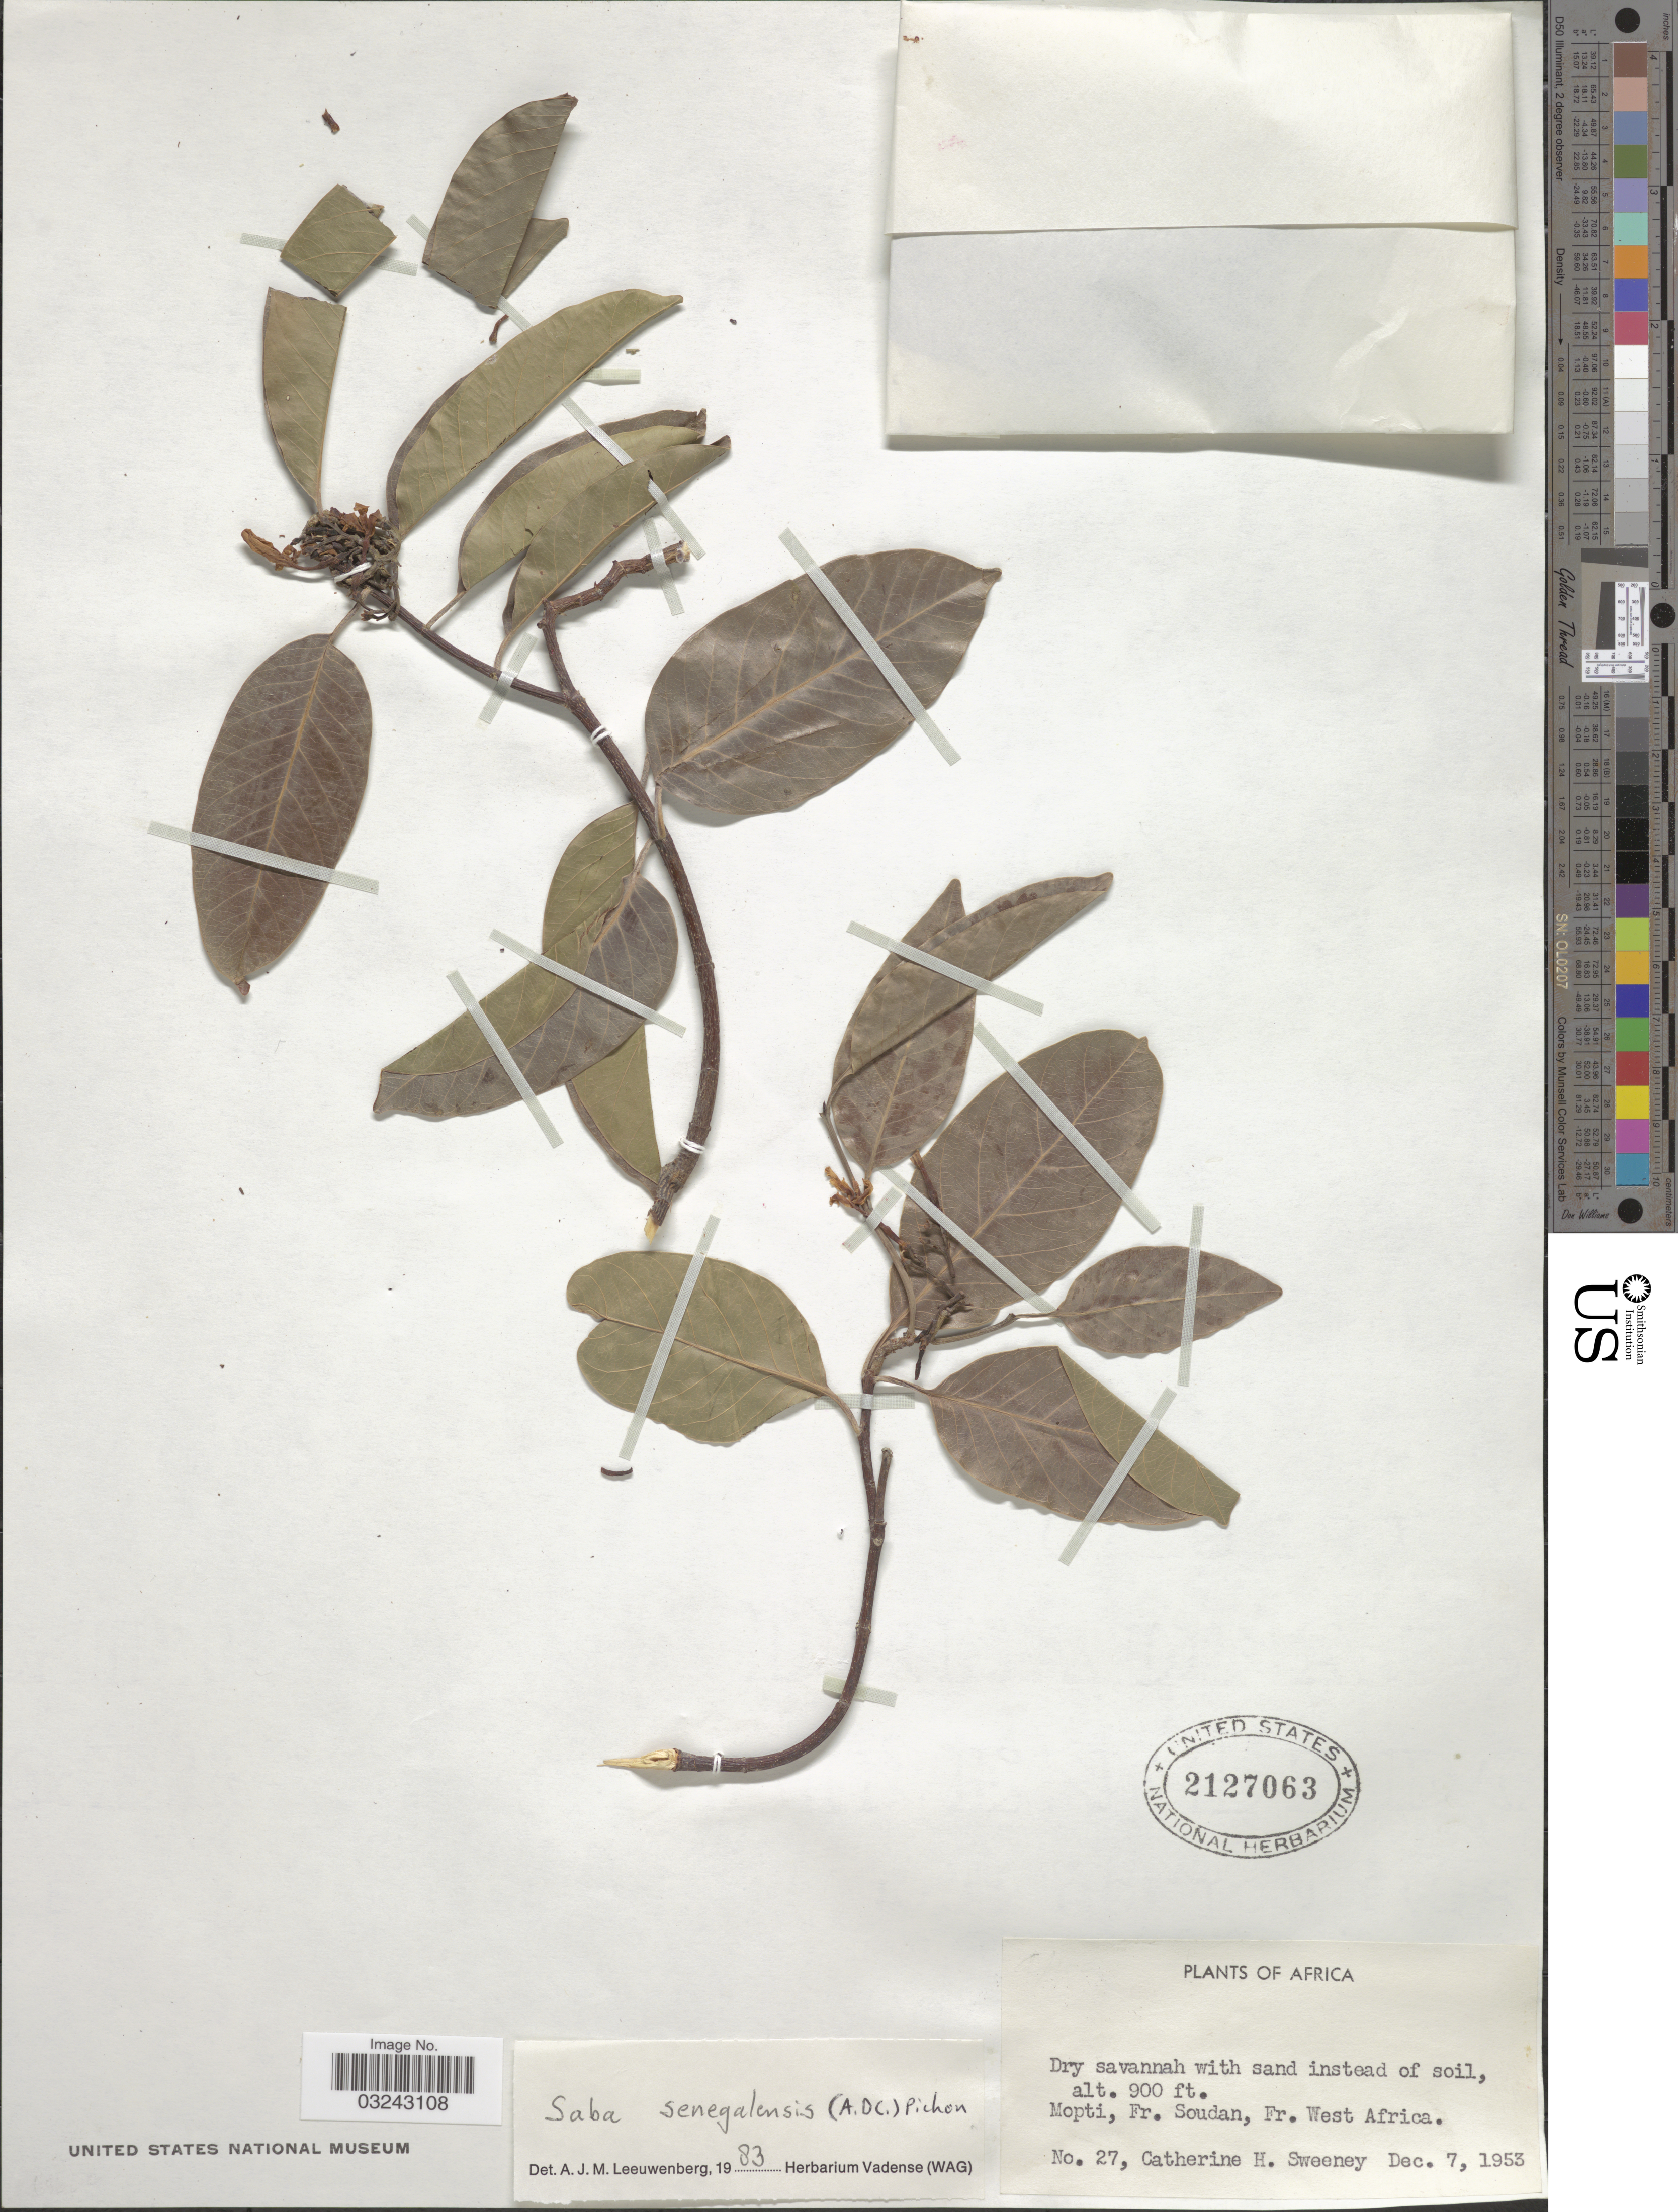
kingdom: Plantae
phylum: Tracheophyta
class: Magnoliopsida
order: Gentianales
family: Apocynaceae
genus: Saba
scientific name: Saba senegalensis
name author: (A. DC.) Pichon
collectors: C. Sweeney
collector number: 27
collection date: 1953-12-07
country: Mali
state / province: Mopti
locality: Fr. Soudan, Fr. West Africa.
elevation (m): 274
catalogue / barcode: US 2127063